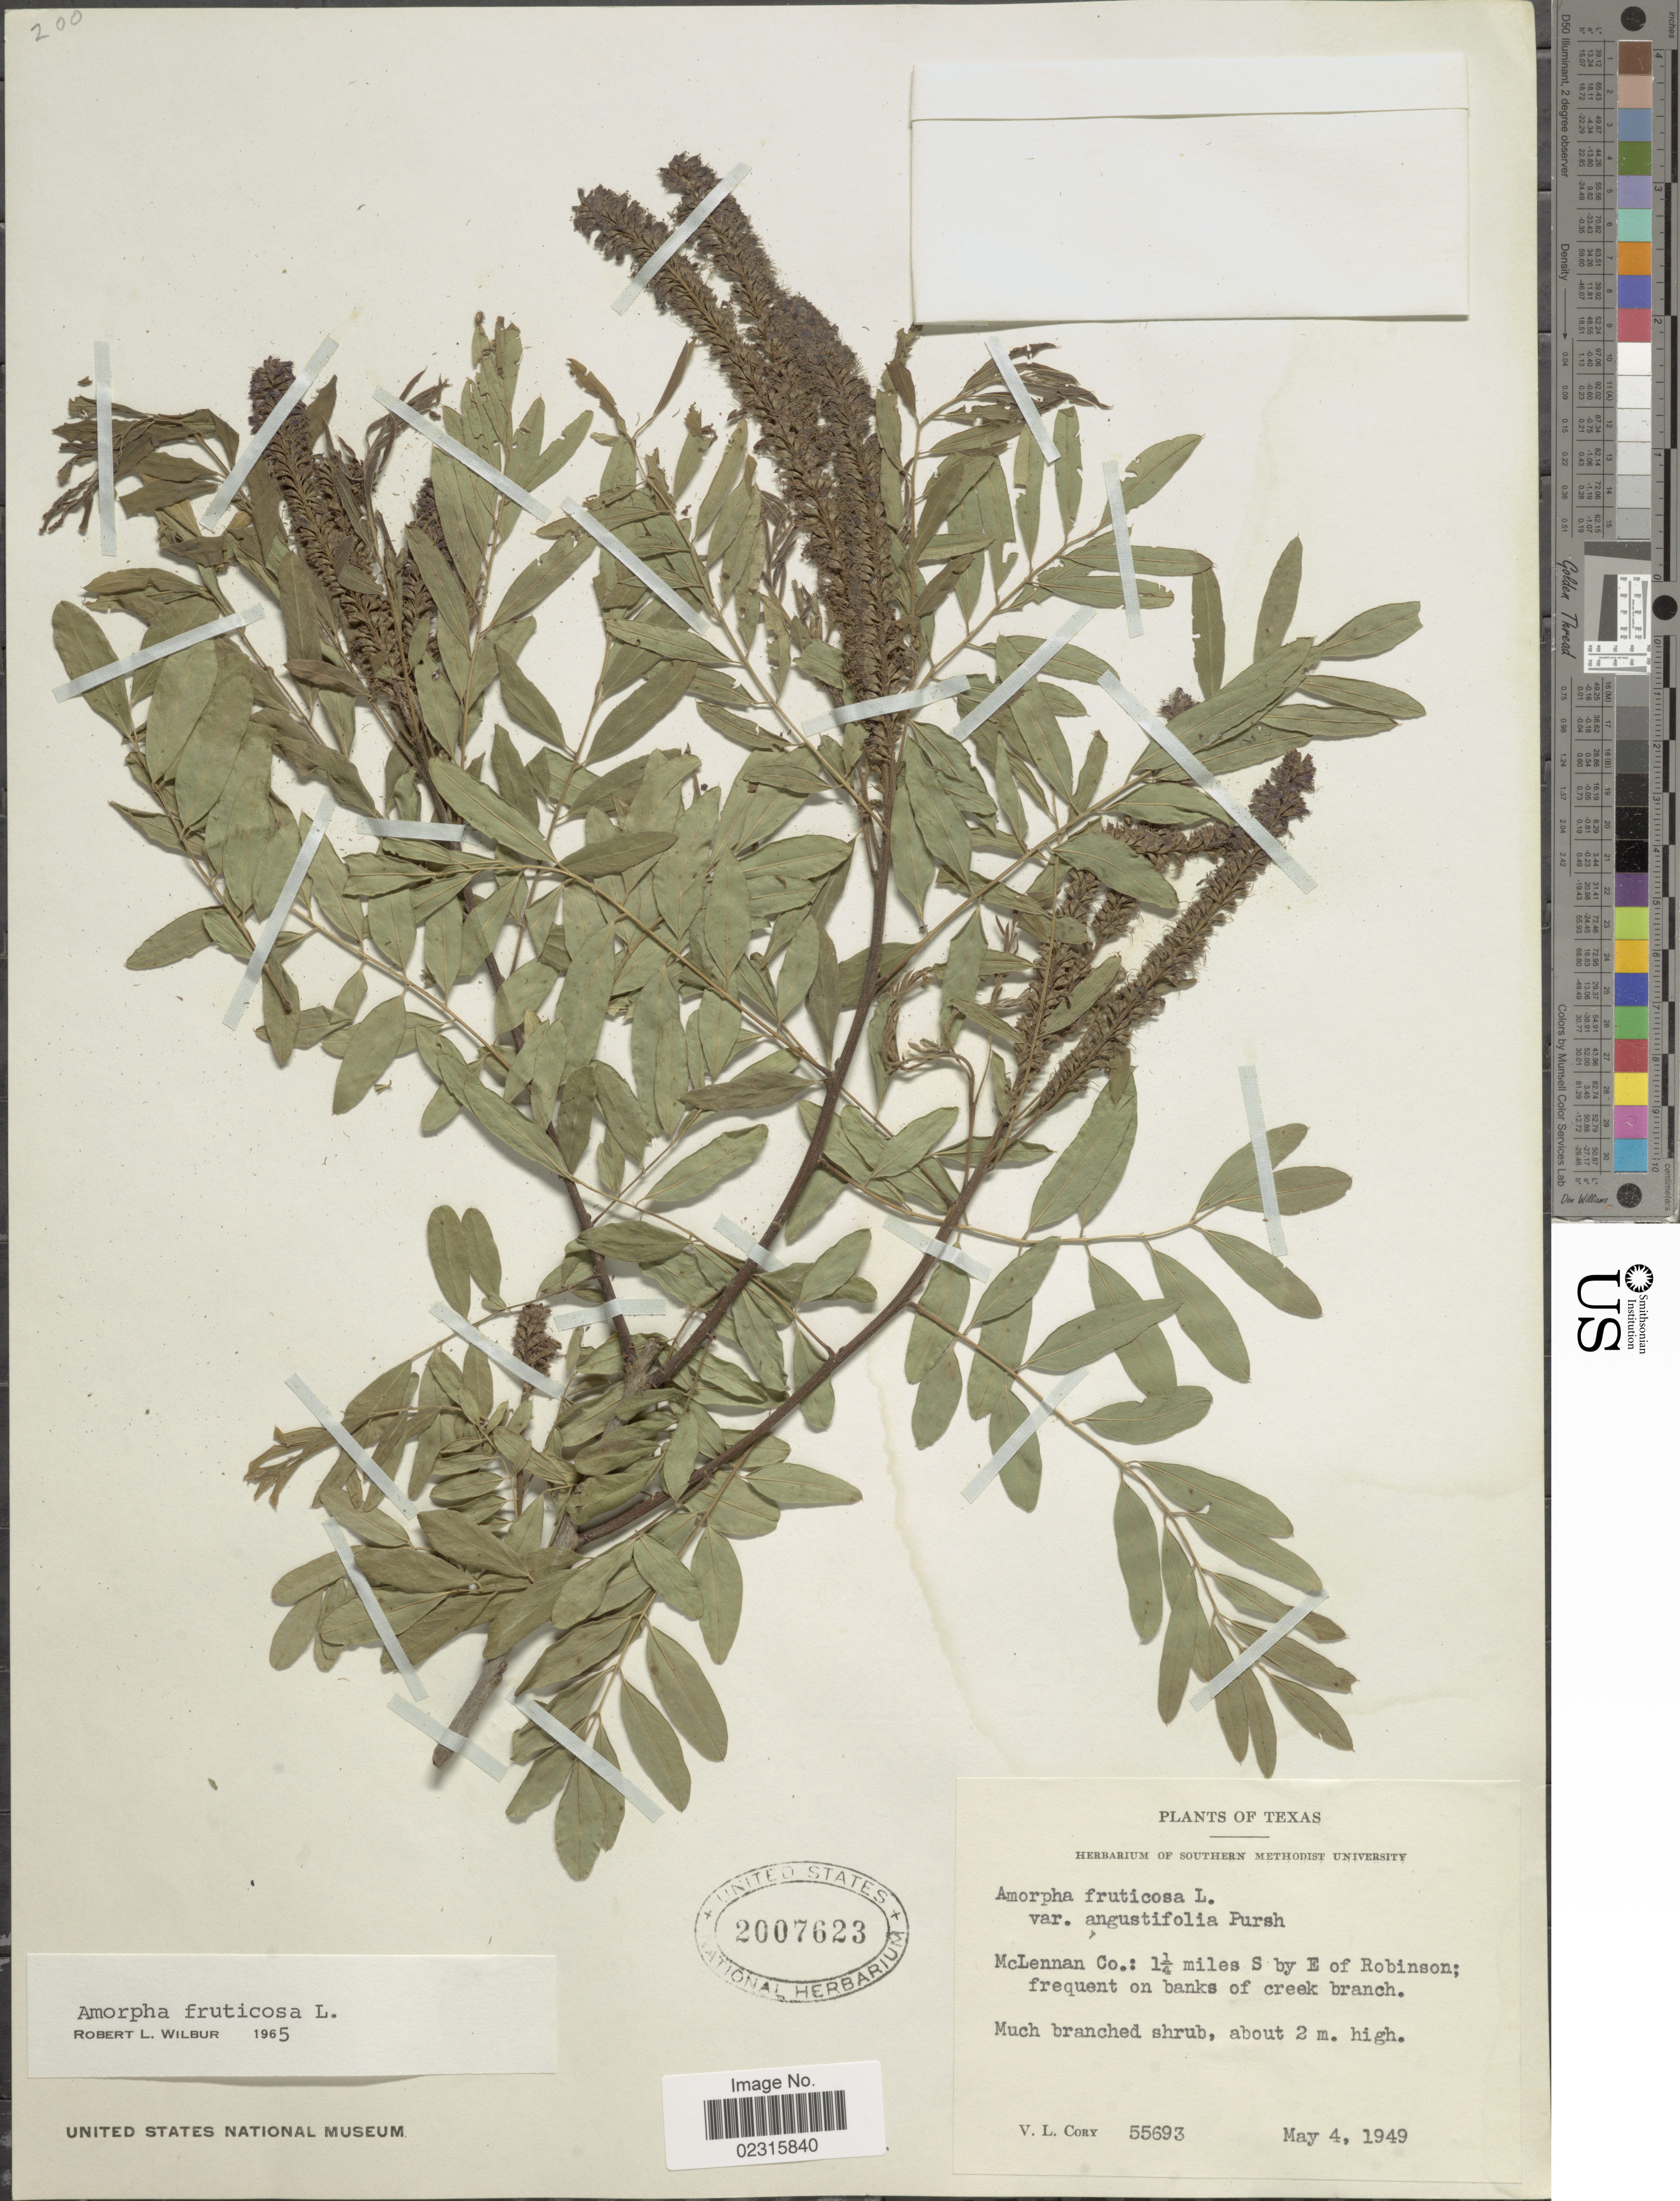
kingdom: Plantae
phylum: Tracheophyta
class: Magnoliopsida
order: Fabales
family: Fabaceae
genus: Amorpha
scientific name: Amorpha fruticosa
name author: L.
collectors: V. Cory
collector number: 55693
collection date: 1949-05-04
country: United States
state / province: Texas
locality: McLennan Co.: 1 ¼ miles S by E of Robinson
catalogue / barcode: US 2007623